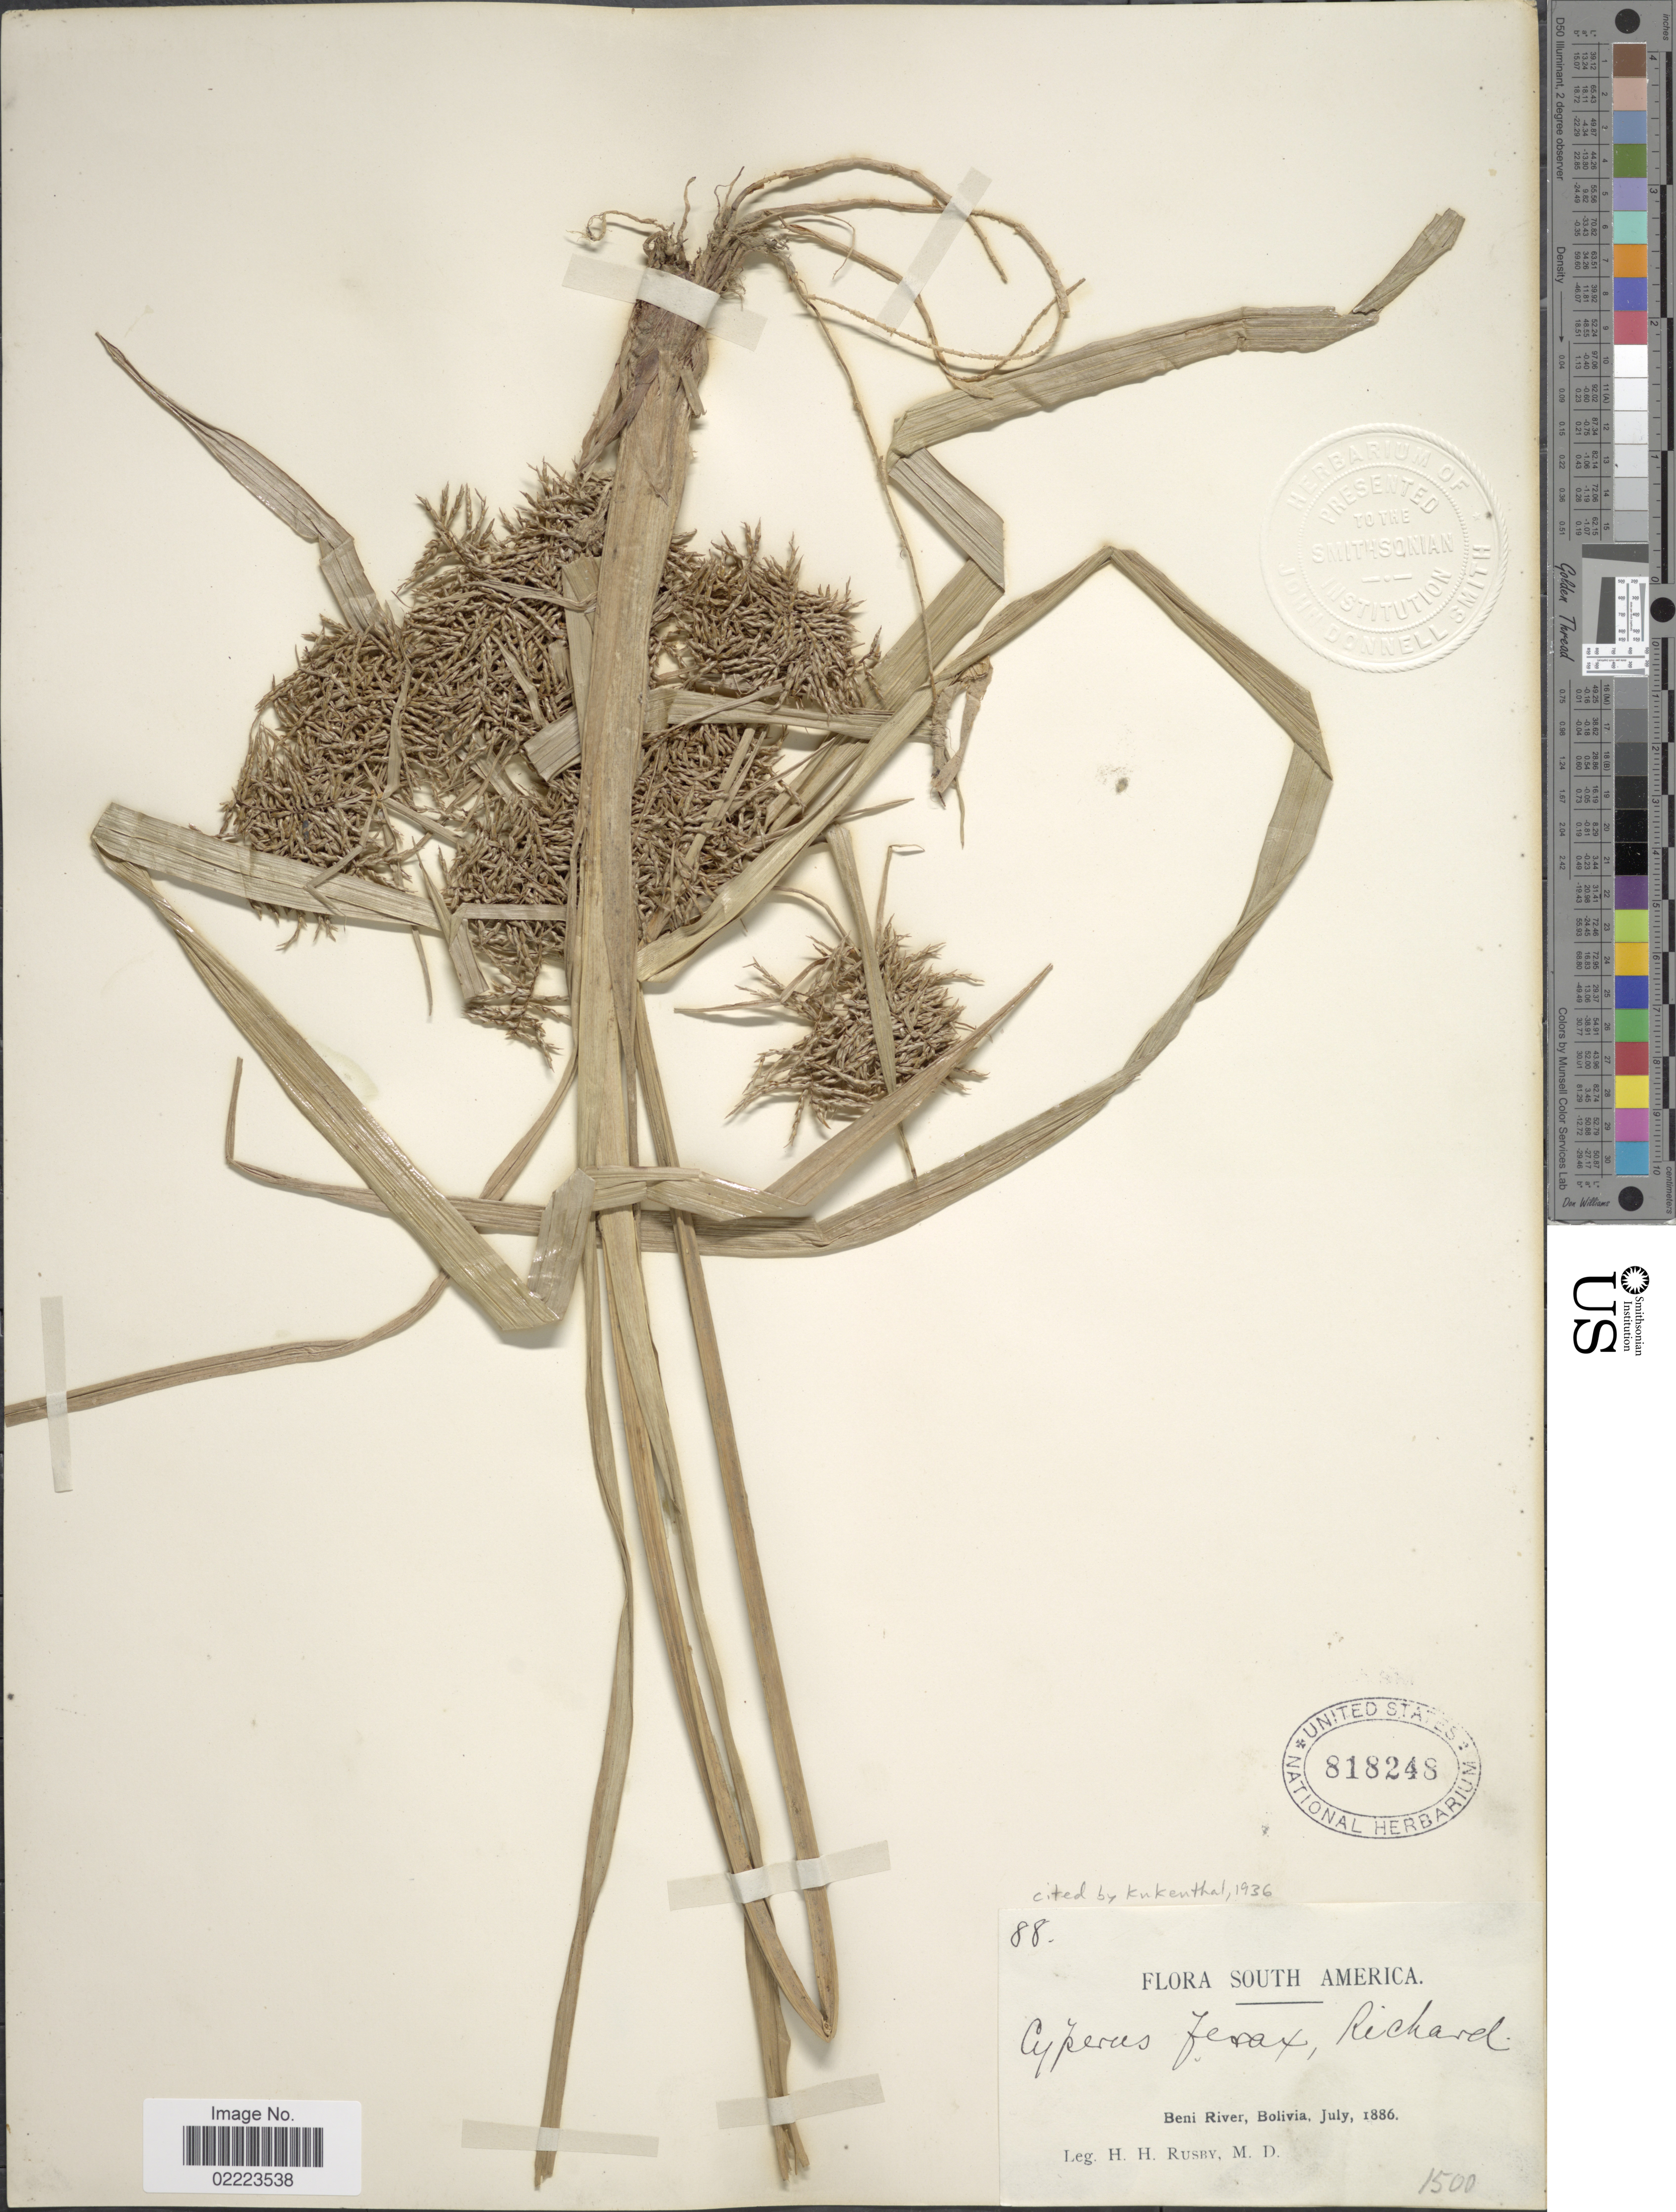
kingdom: Plantae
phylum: Tracheophyta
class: Liliopsida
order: Poales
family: Cyperaceae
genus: Cyperus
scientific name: Cyperus odoratus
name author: L.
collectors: H. H. Rusby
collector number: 88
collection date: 1886-07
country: Bolivia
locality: Beni River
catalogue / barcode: US 818248